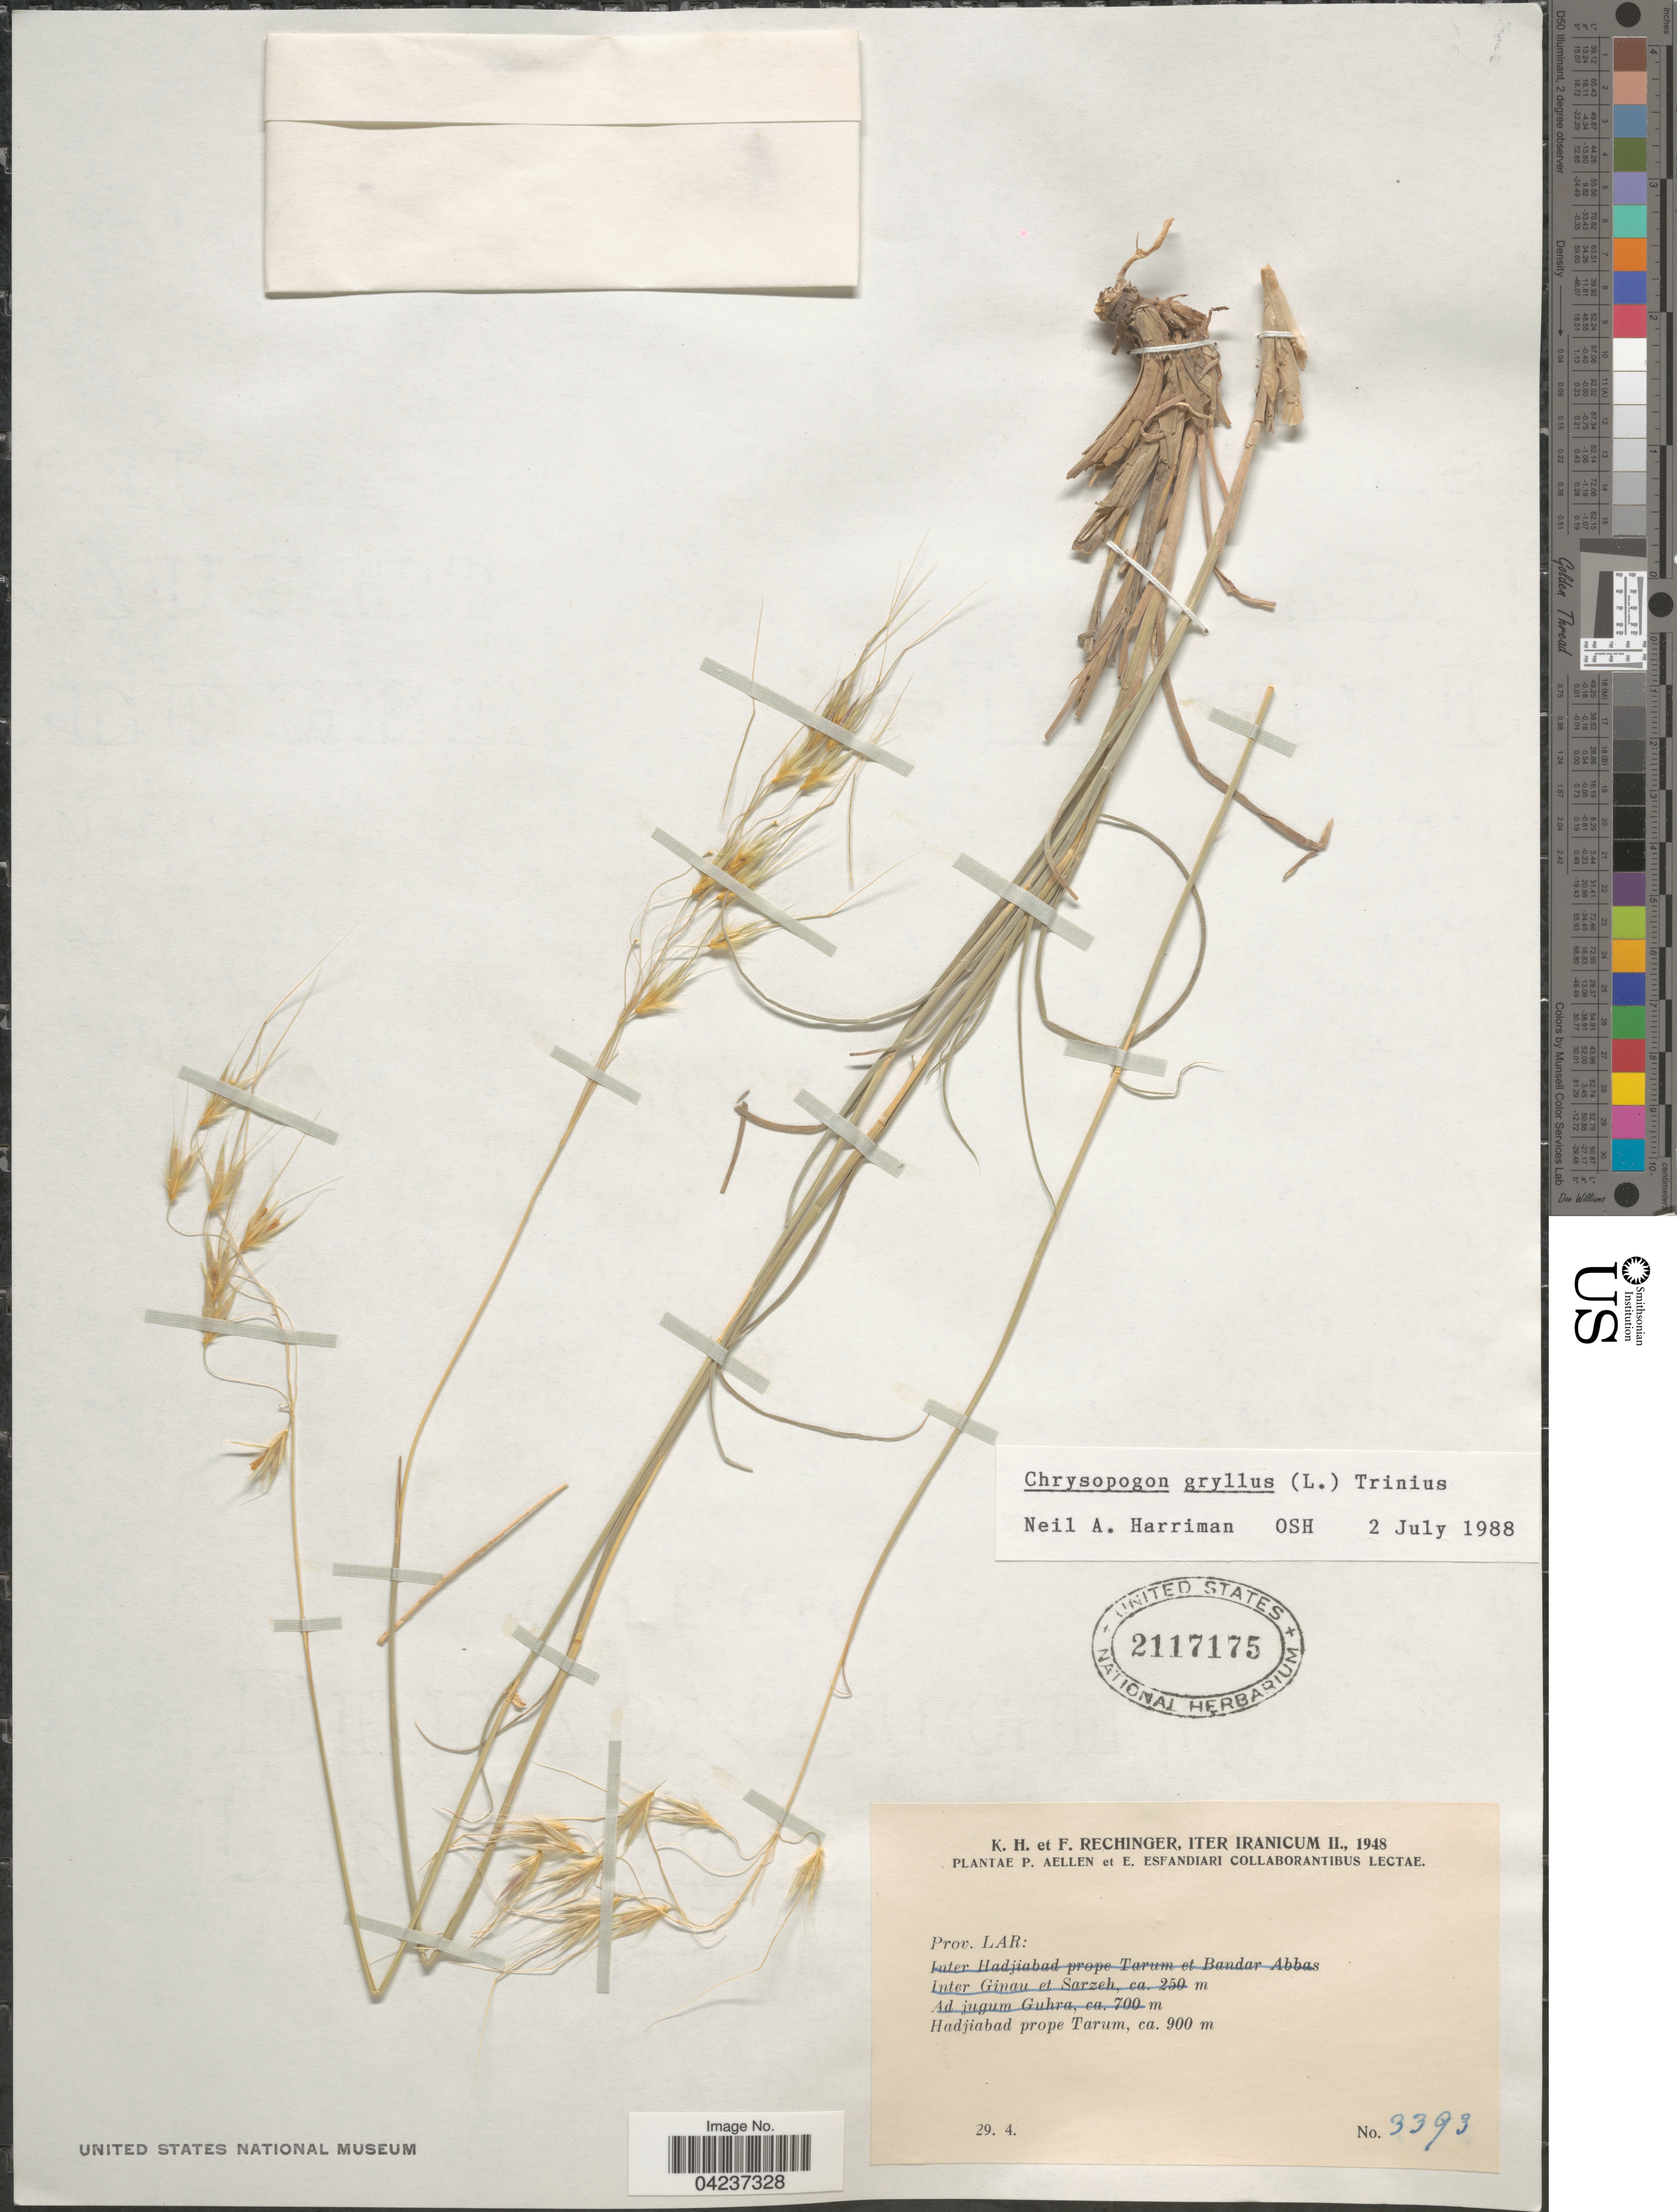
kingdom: Plantae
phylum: Tracheophyta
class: Liliopsida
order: Poales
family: Poaceae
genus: Chrysopogon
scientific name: Chrysopogon gryllus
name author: (L.) Trin.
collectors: P. Aellen & E. Esfandiari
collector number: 3393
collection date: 1948-04-29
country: Iran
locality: Iter Iranicum II., 1948. Prov. Lar: Hadjiabad prope Tarum.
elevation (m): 900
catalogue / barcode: US 2117175